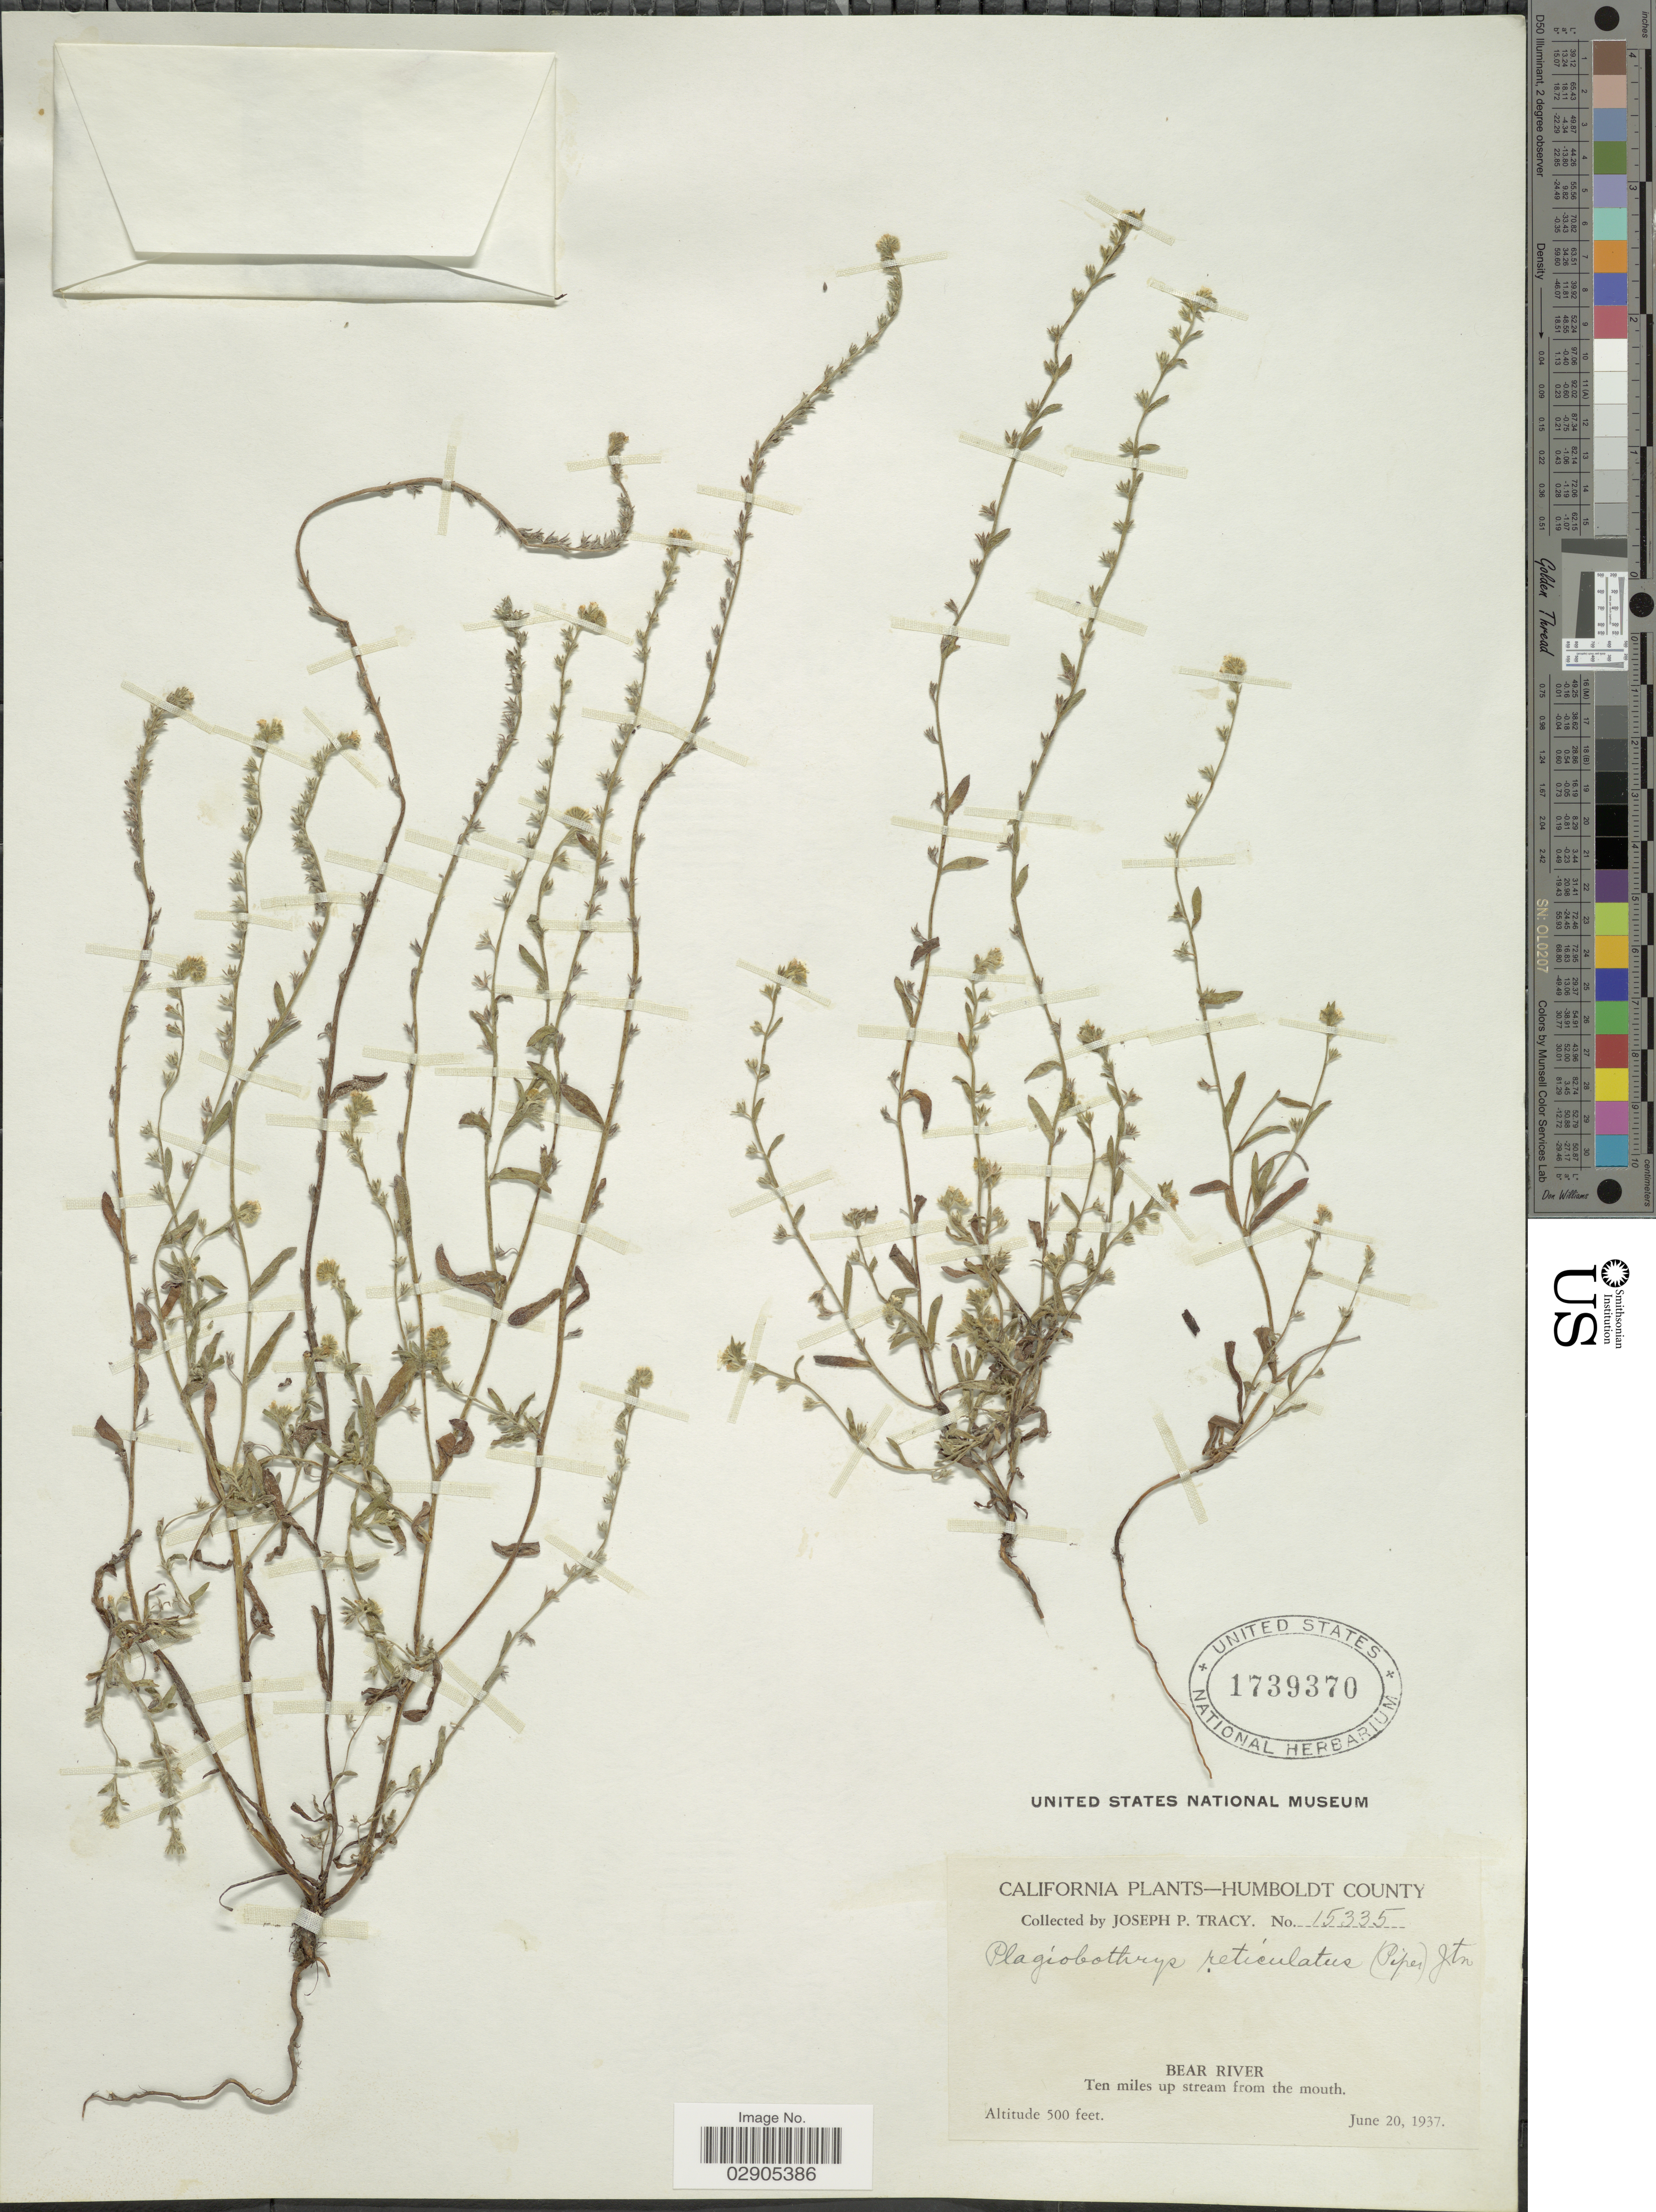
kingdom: Plantae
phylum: Tracheophyta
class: Magnoliopsida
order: Boraginales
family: Boraginaceae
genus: Allocarya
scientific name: Allocarya reticulata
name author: Piper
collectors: J. Tracy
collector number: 15335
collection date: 1937-06-20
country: United States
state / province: California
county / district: Humboldt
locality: Humboldt County. Bear River. Ten miles up stream from the mouth.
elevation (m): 152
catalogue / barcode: US 1739370